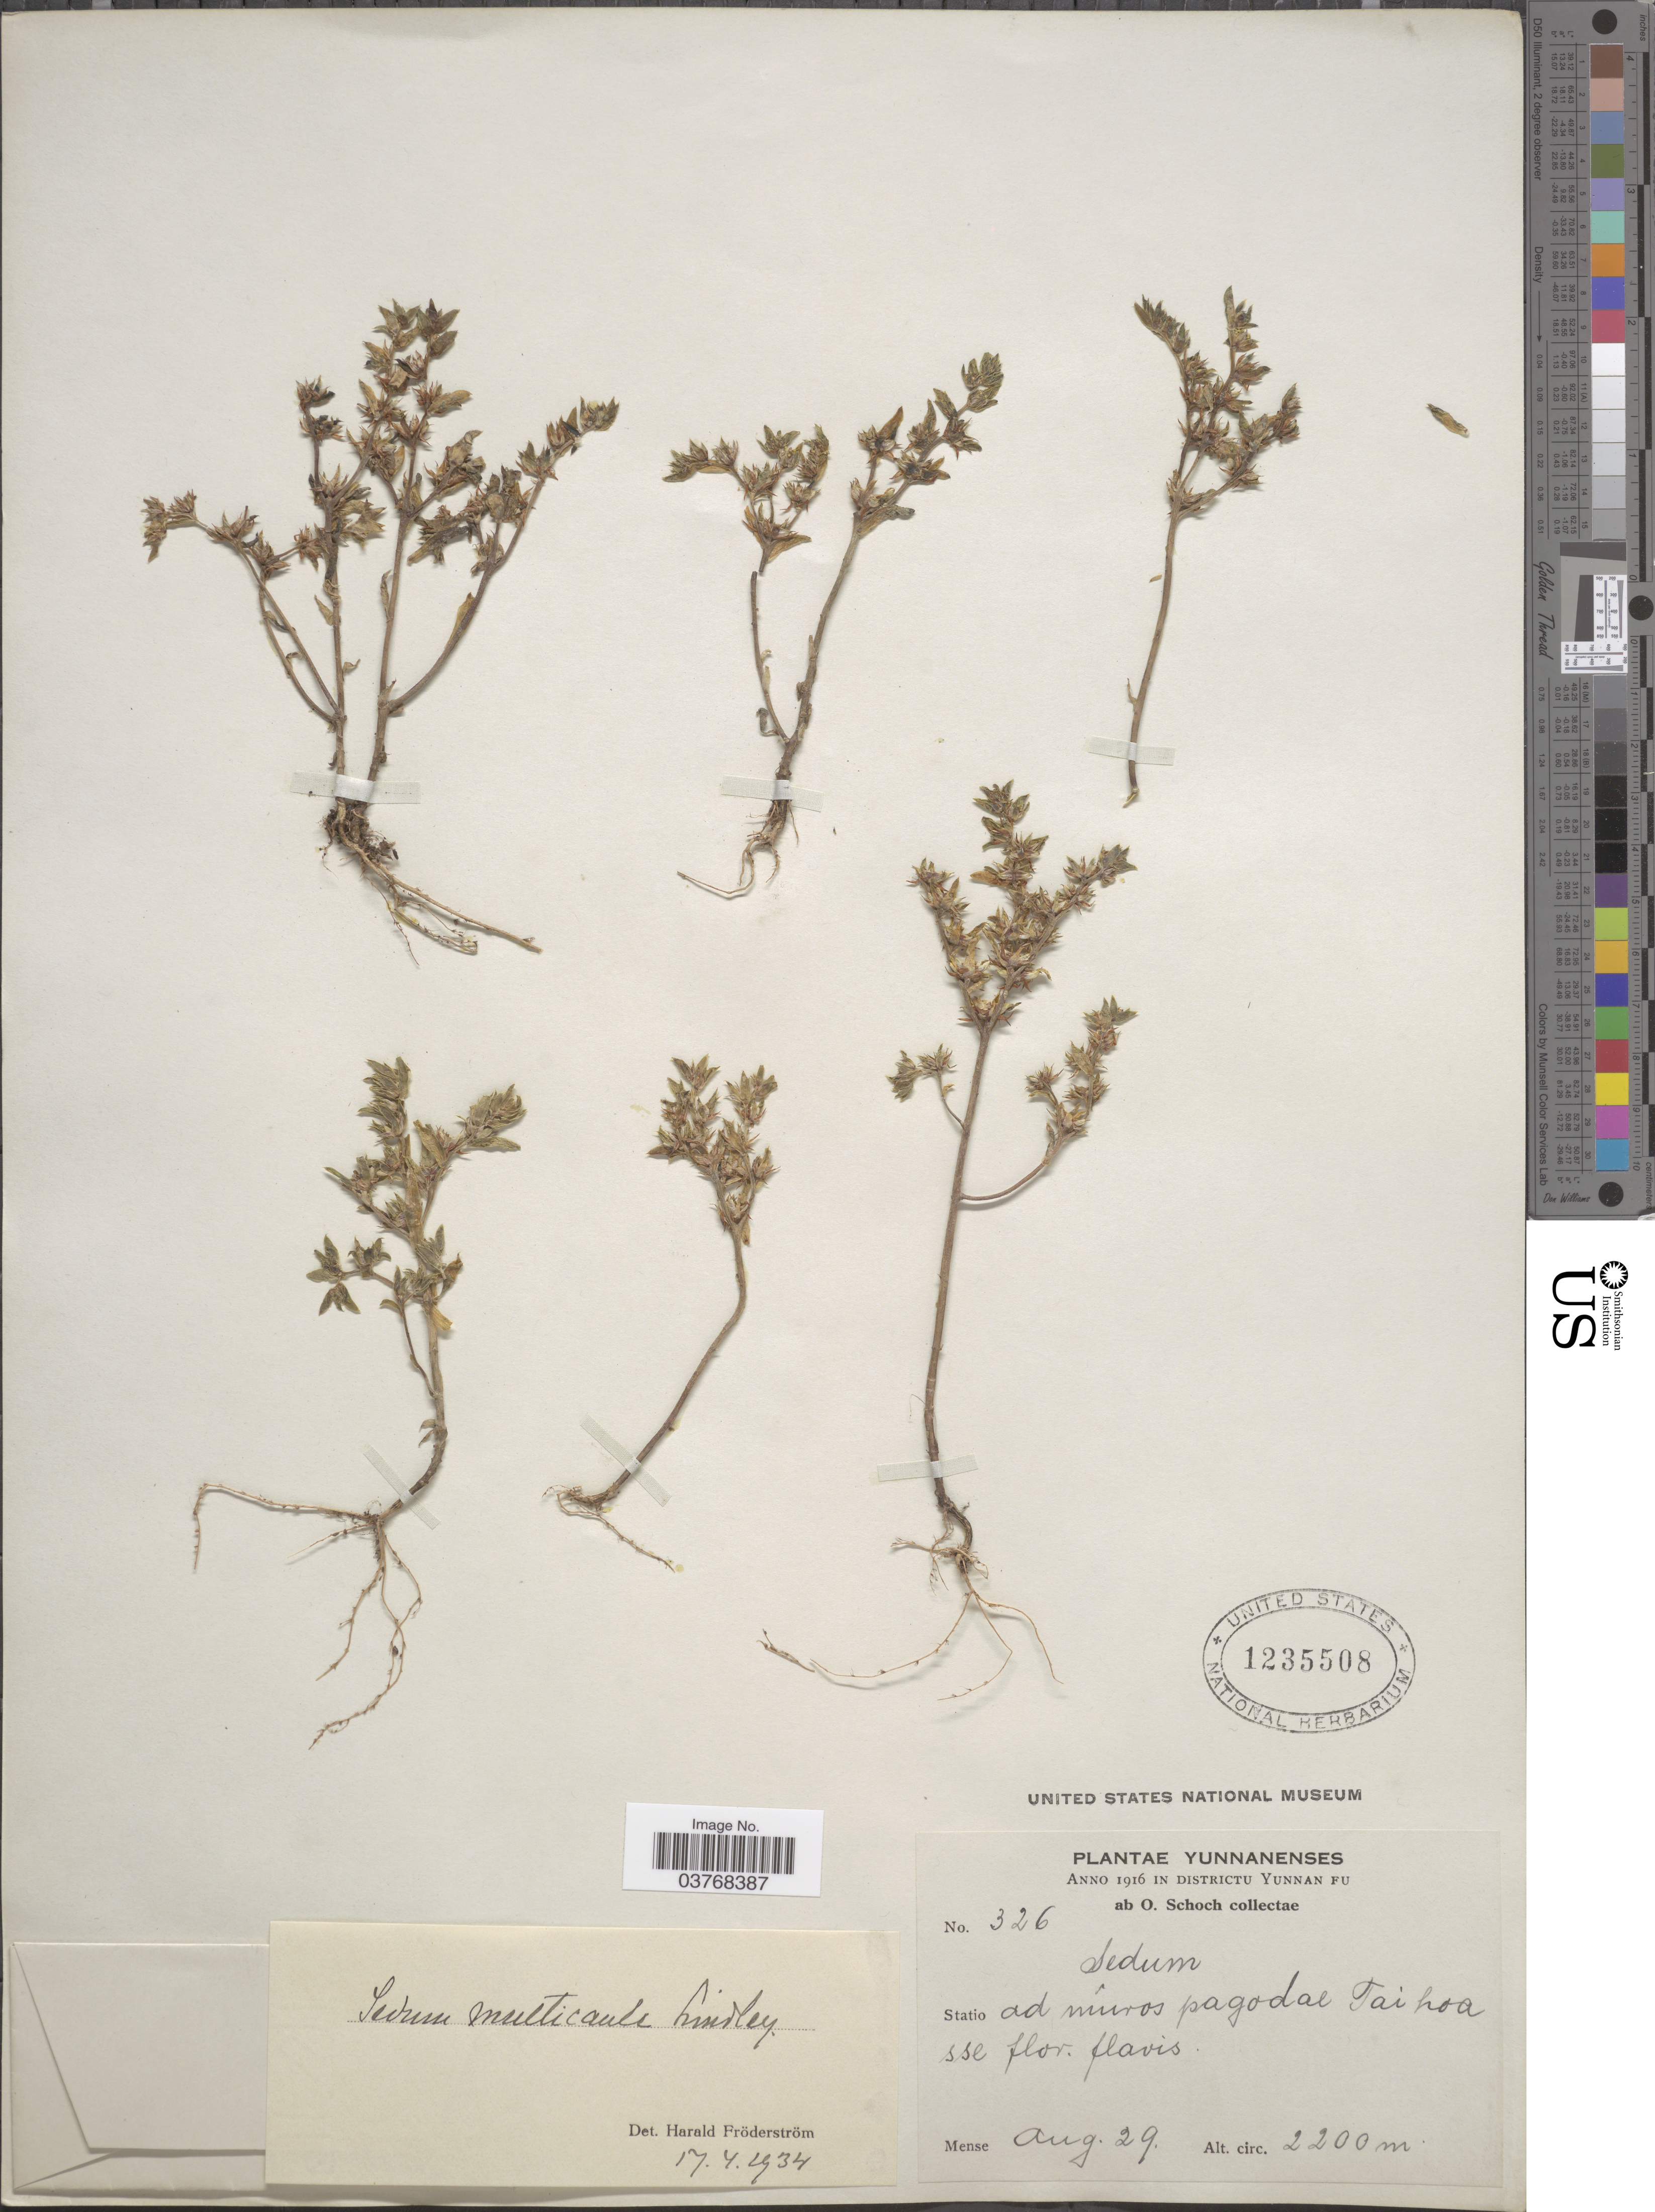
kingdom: Plantae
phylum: Tracheophyta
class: Magnoliopsida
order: Saxifragales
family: Crassulaceae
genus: Sedum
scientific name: Sedum multicaule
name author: Wall. ex Lindl.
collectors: O. Schoch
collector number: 326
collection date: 1916-08-29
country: China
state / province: Yunnan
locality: Districtu Yunnan Fu. Statio ad mûros pagodae Taihoa.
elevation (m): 2200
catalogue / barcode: US 1235508